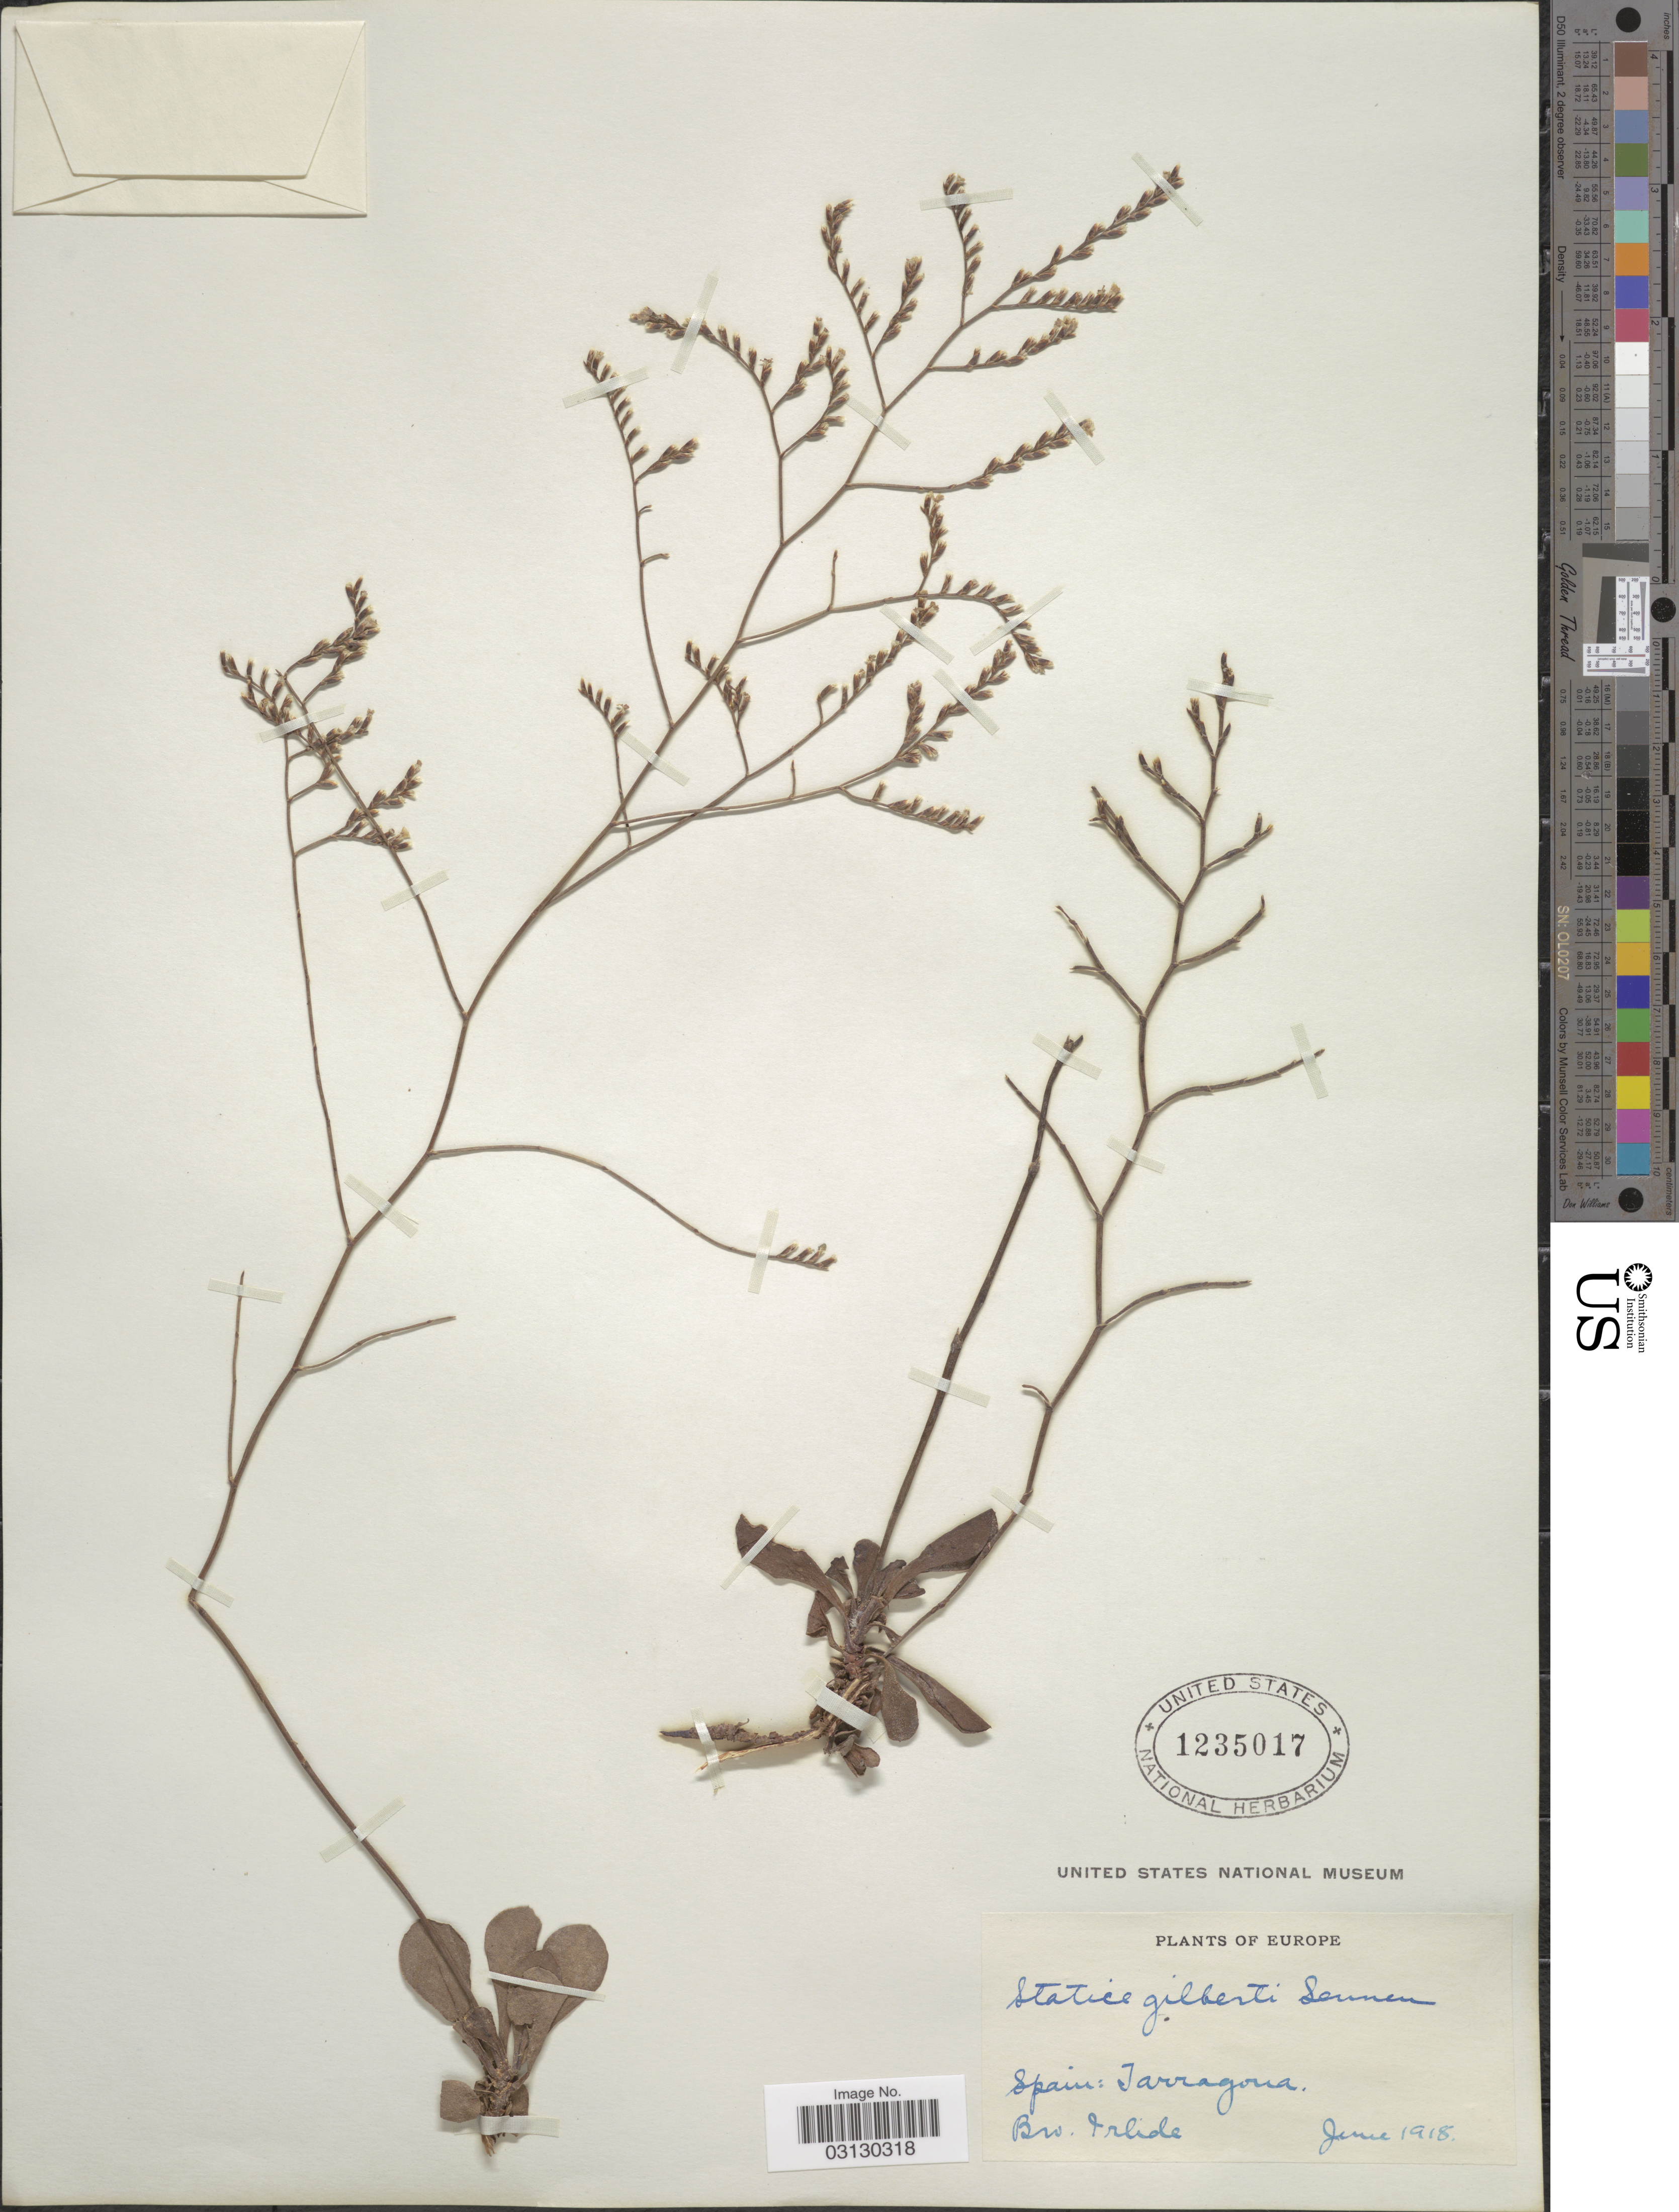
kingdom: Plantae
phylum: Tracheophyta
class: Magnoliopsida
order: Caryophyllales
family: Plumbaginaceae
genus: Limonium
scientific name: Limonium gilbertii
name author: (Sennen) Sennen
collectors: Irlide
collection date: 1918-06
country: Spain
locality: Tarragona.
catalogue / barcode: US 1235017